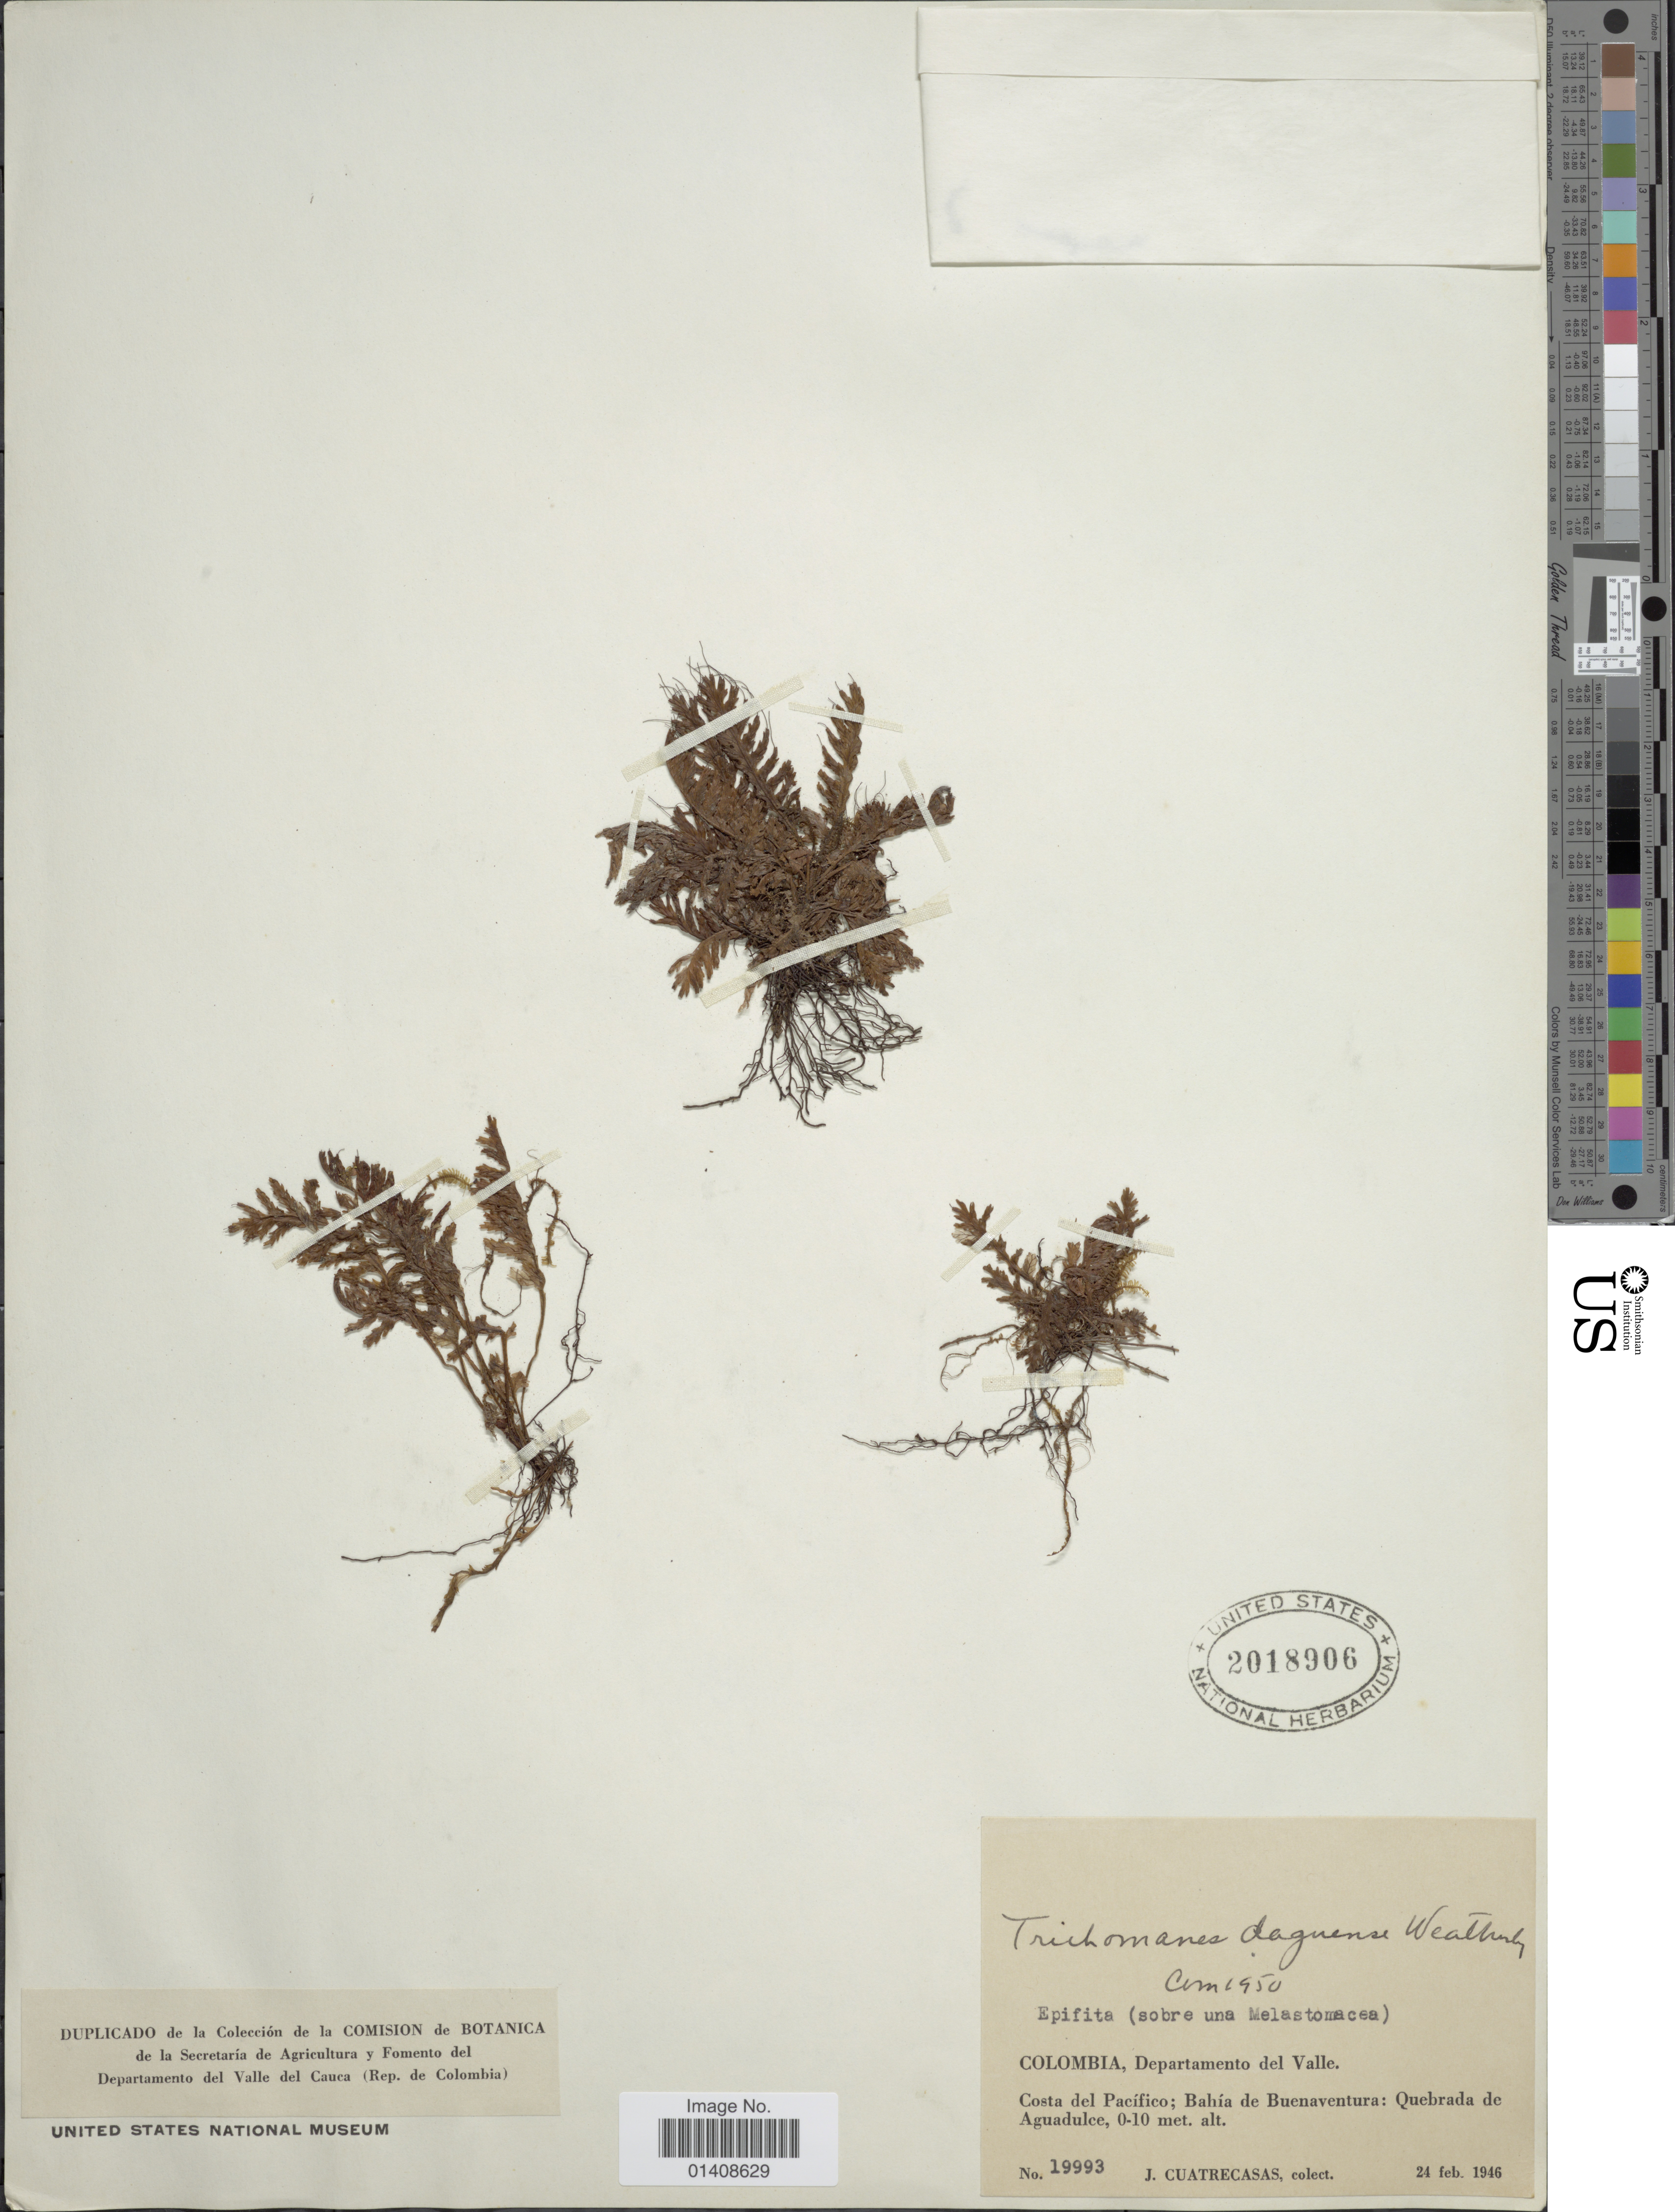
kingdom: Plantae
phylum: Tracheophyta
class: Polypodiopsida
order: Hymenophyllales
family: Hymenophyllaceae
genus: Trichomanes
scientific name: Trichomanes delicatum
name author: Bosch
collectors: J. Cuatrecasas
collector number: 19993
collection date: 1946-02-24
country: Colombia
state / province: Valle del Cauca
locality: Departamento del Valle, Costa del Pacifico; Bahia de Buenaventura: Quebrada de Aguadluce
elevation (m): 0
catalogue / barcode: US 2018906